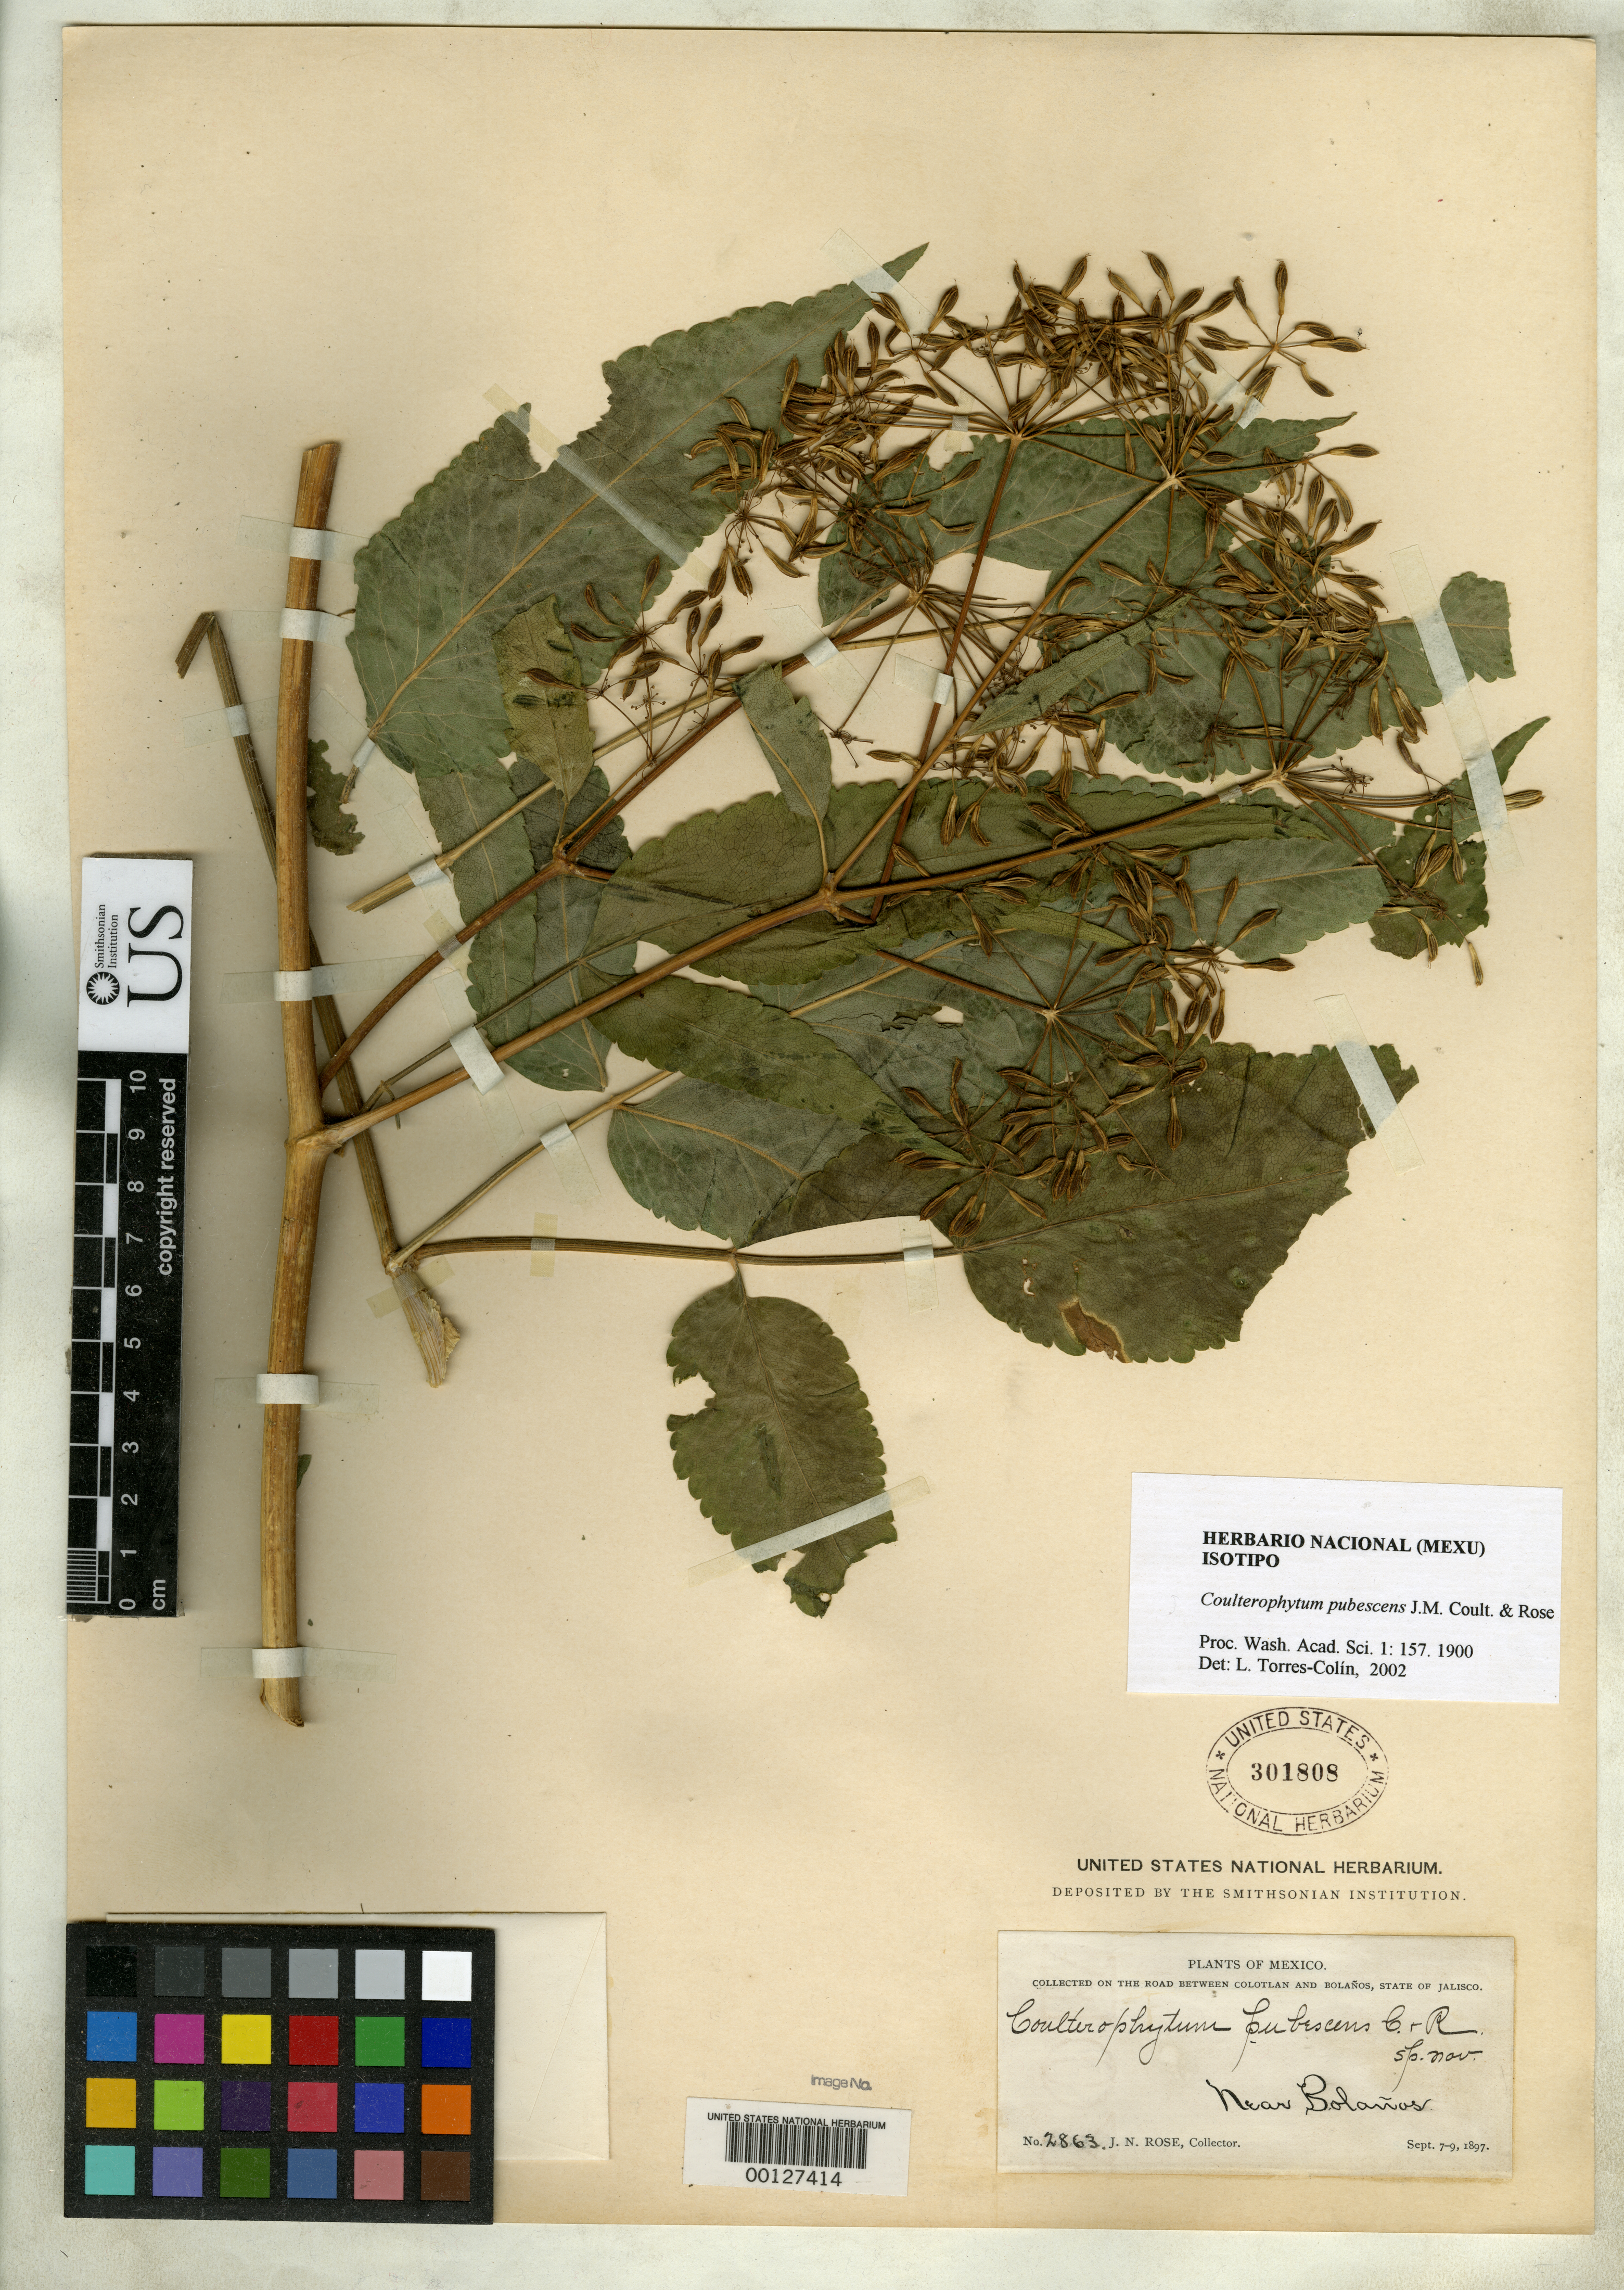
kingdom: Plantae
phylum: Tracheophyta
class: Magnoliopsida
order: Apiales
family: Apiaceae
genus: Coulterophytum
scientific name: Coulterophytum pubescens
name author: J.M. Coult. & Rose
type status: Type Collection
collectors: J. N. Rose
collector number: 2863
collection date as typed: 08 Sep 1897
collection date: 1897-09-08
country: Mexico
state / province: Jalisco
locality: Between Colotlan and Bolanos.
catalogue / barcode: US 301808